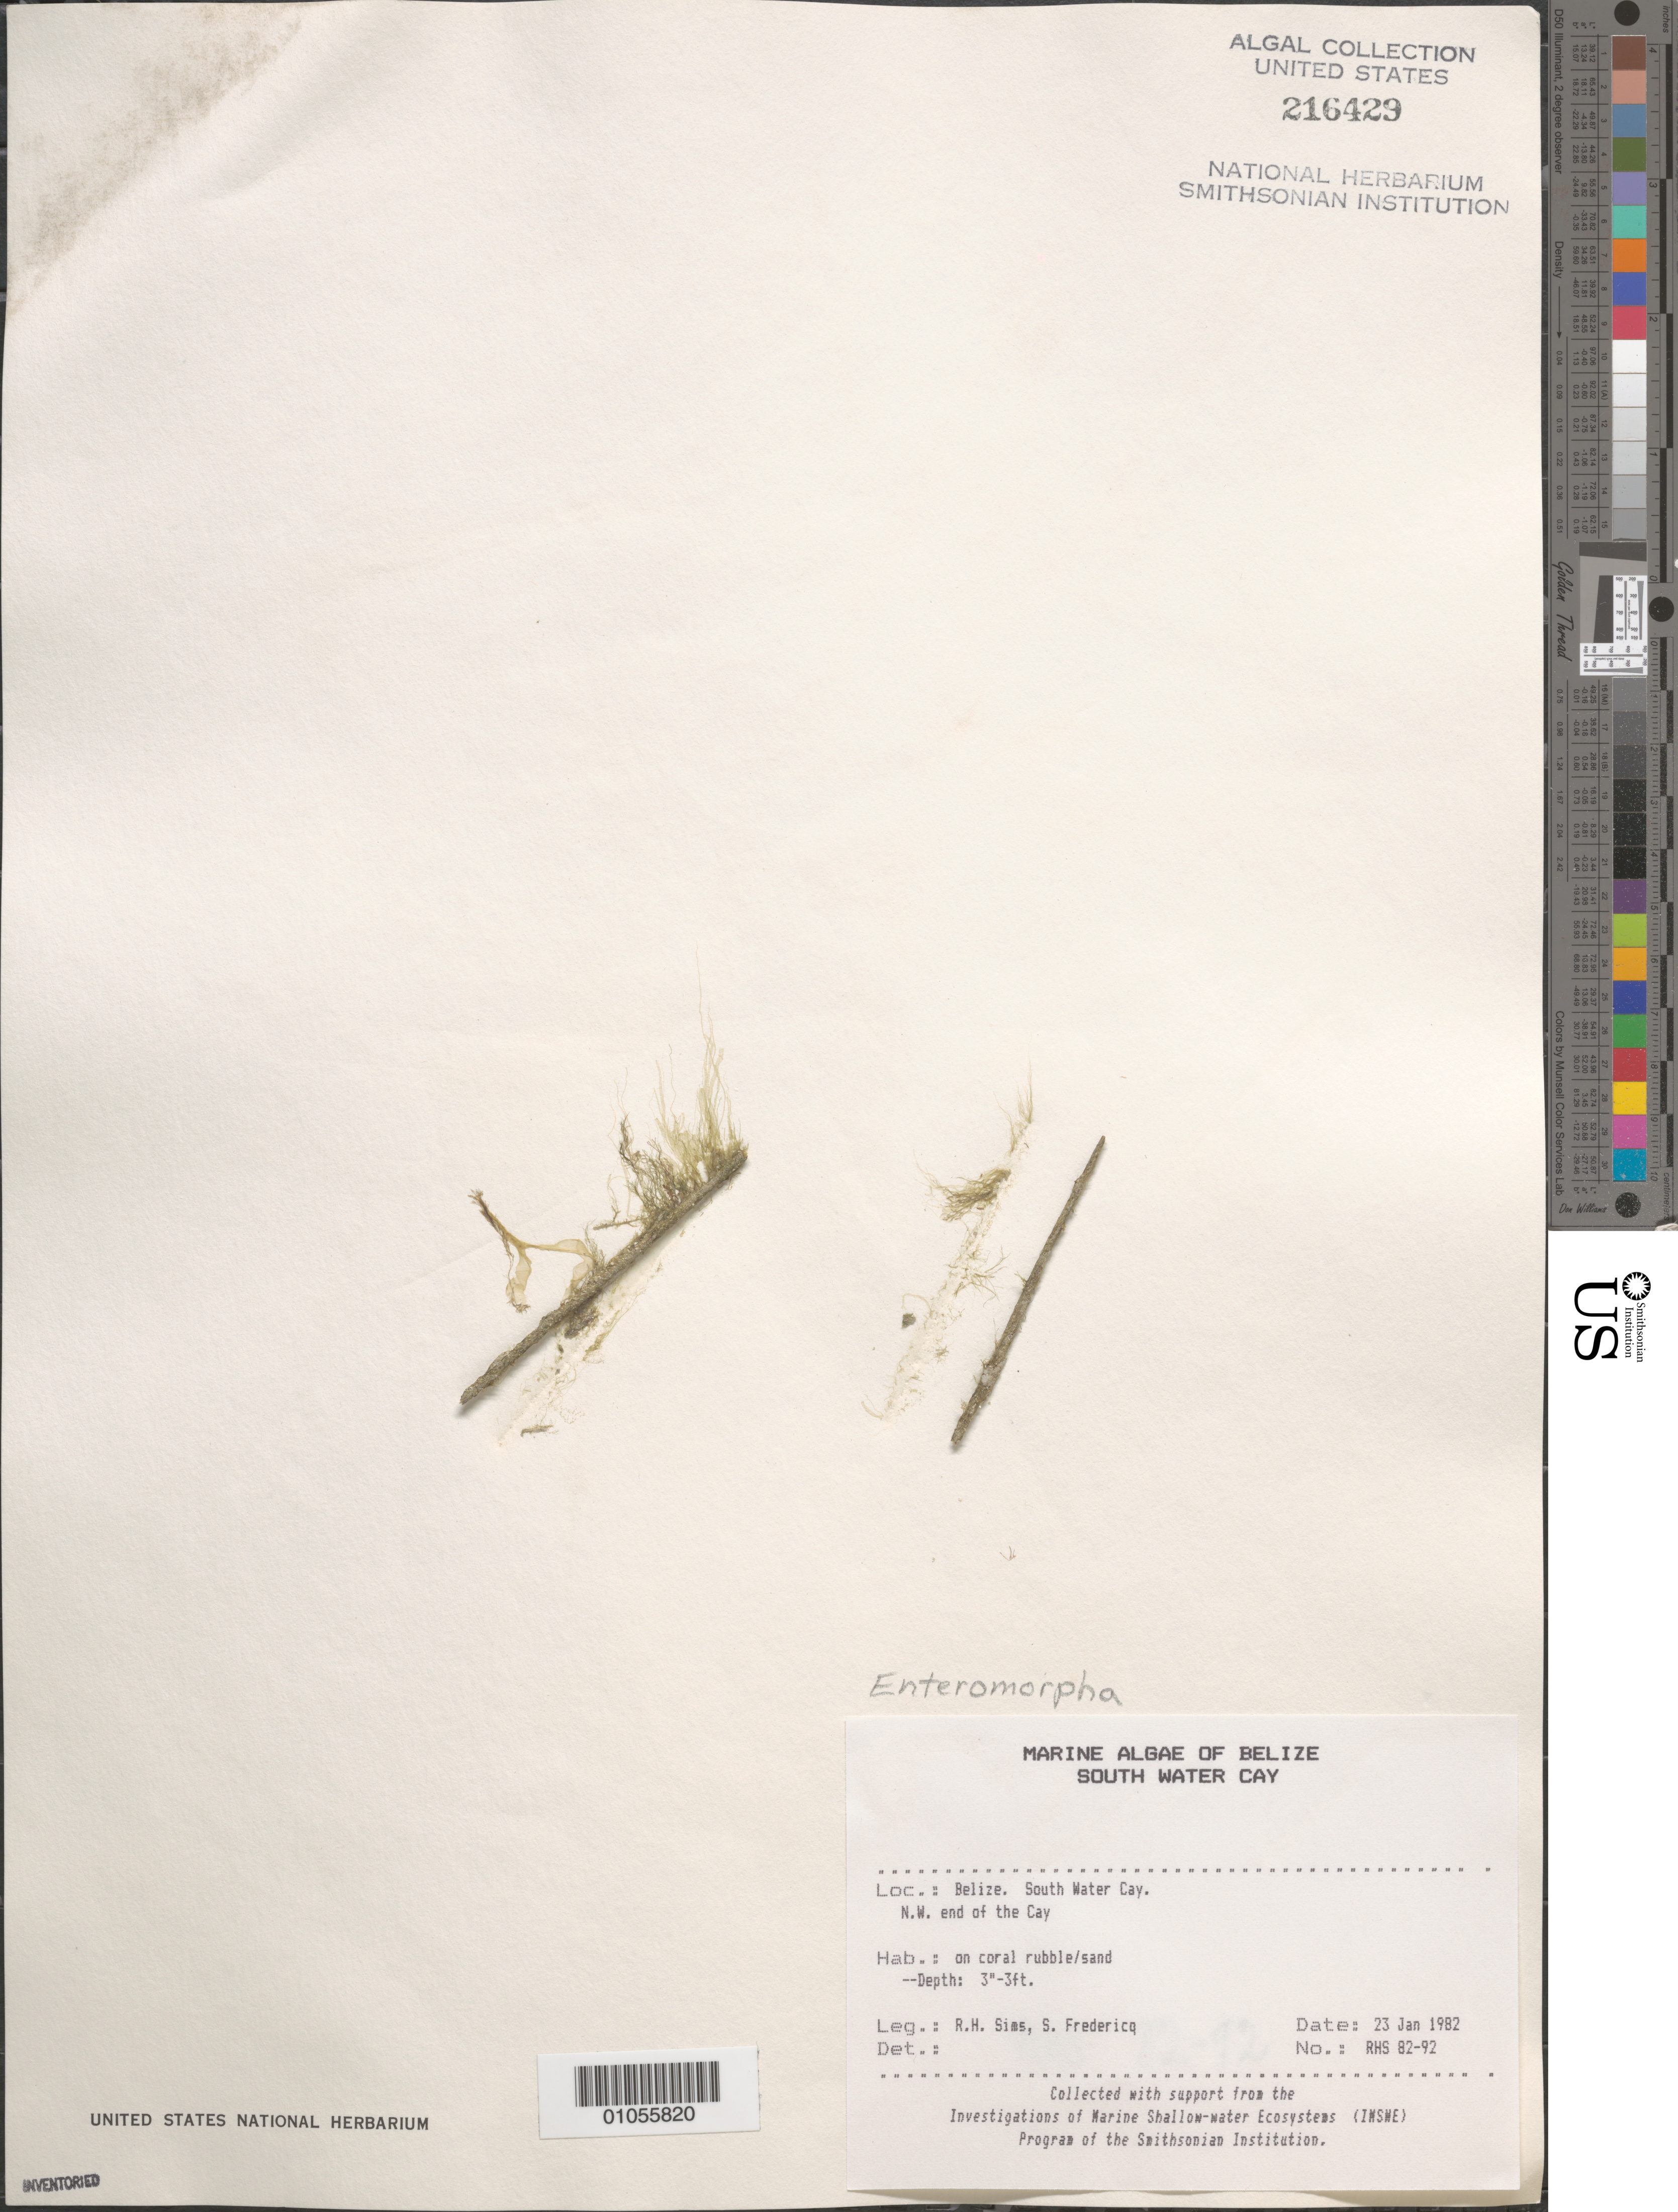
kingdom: Plantae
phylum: Chlorophyta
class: Ulvophyceae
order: Ulvales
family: Ulvaceae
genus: Ulva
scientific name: Ulva sp.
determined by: Algae name updating Project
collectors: R. H. Sims & S. Fredericq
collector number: RHS 82-92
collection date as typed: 23 Jan 1982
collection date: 1982-01-23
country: Belize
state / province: Stann Creek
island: South Water Cay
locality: Northwest end of cay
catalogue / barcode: US 216429